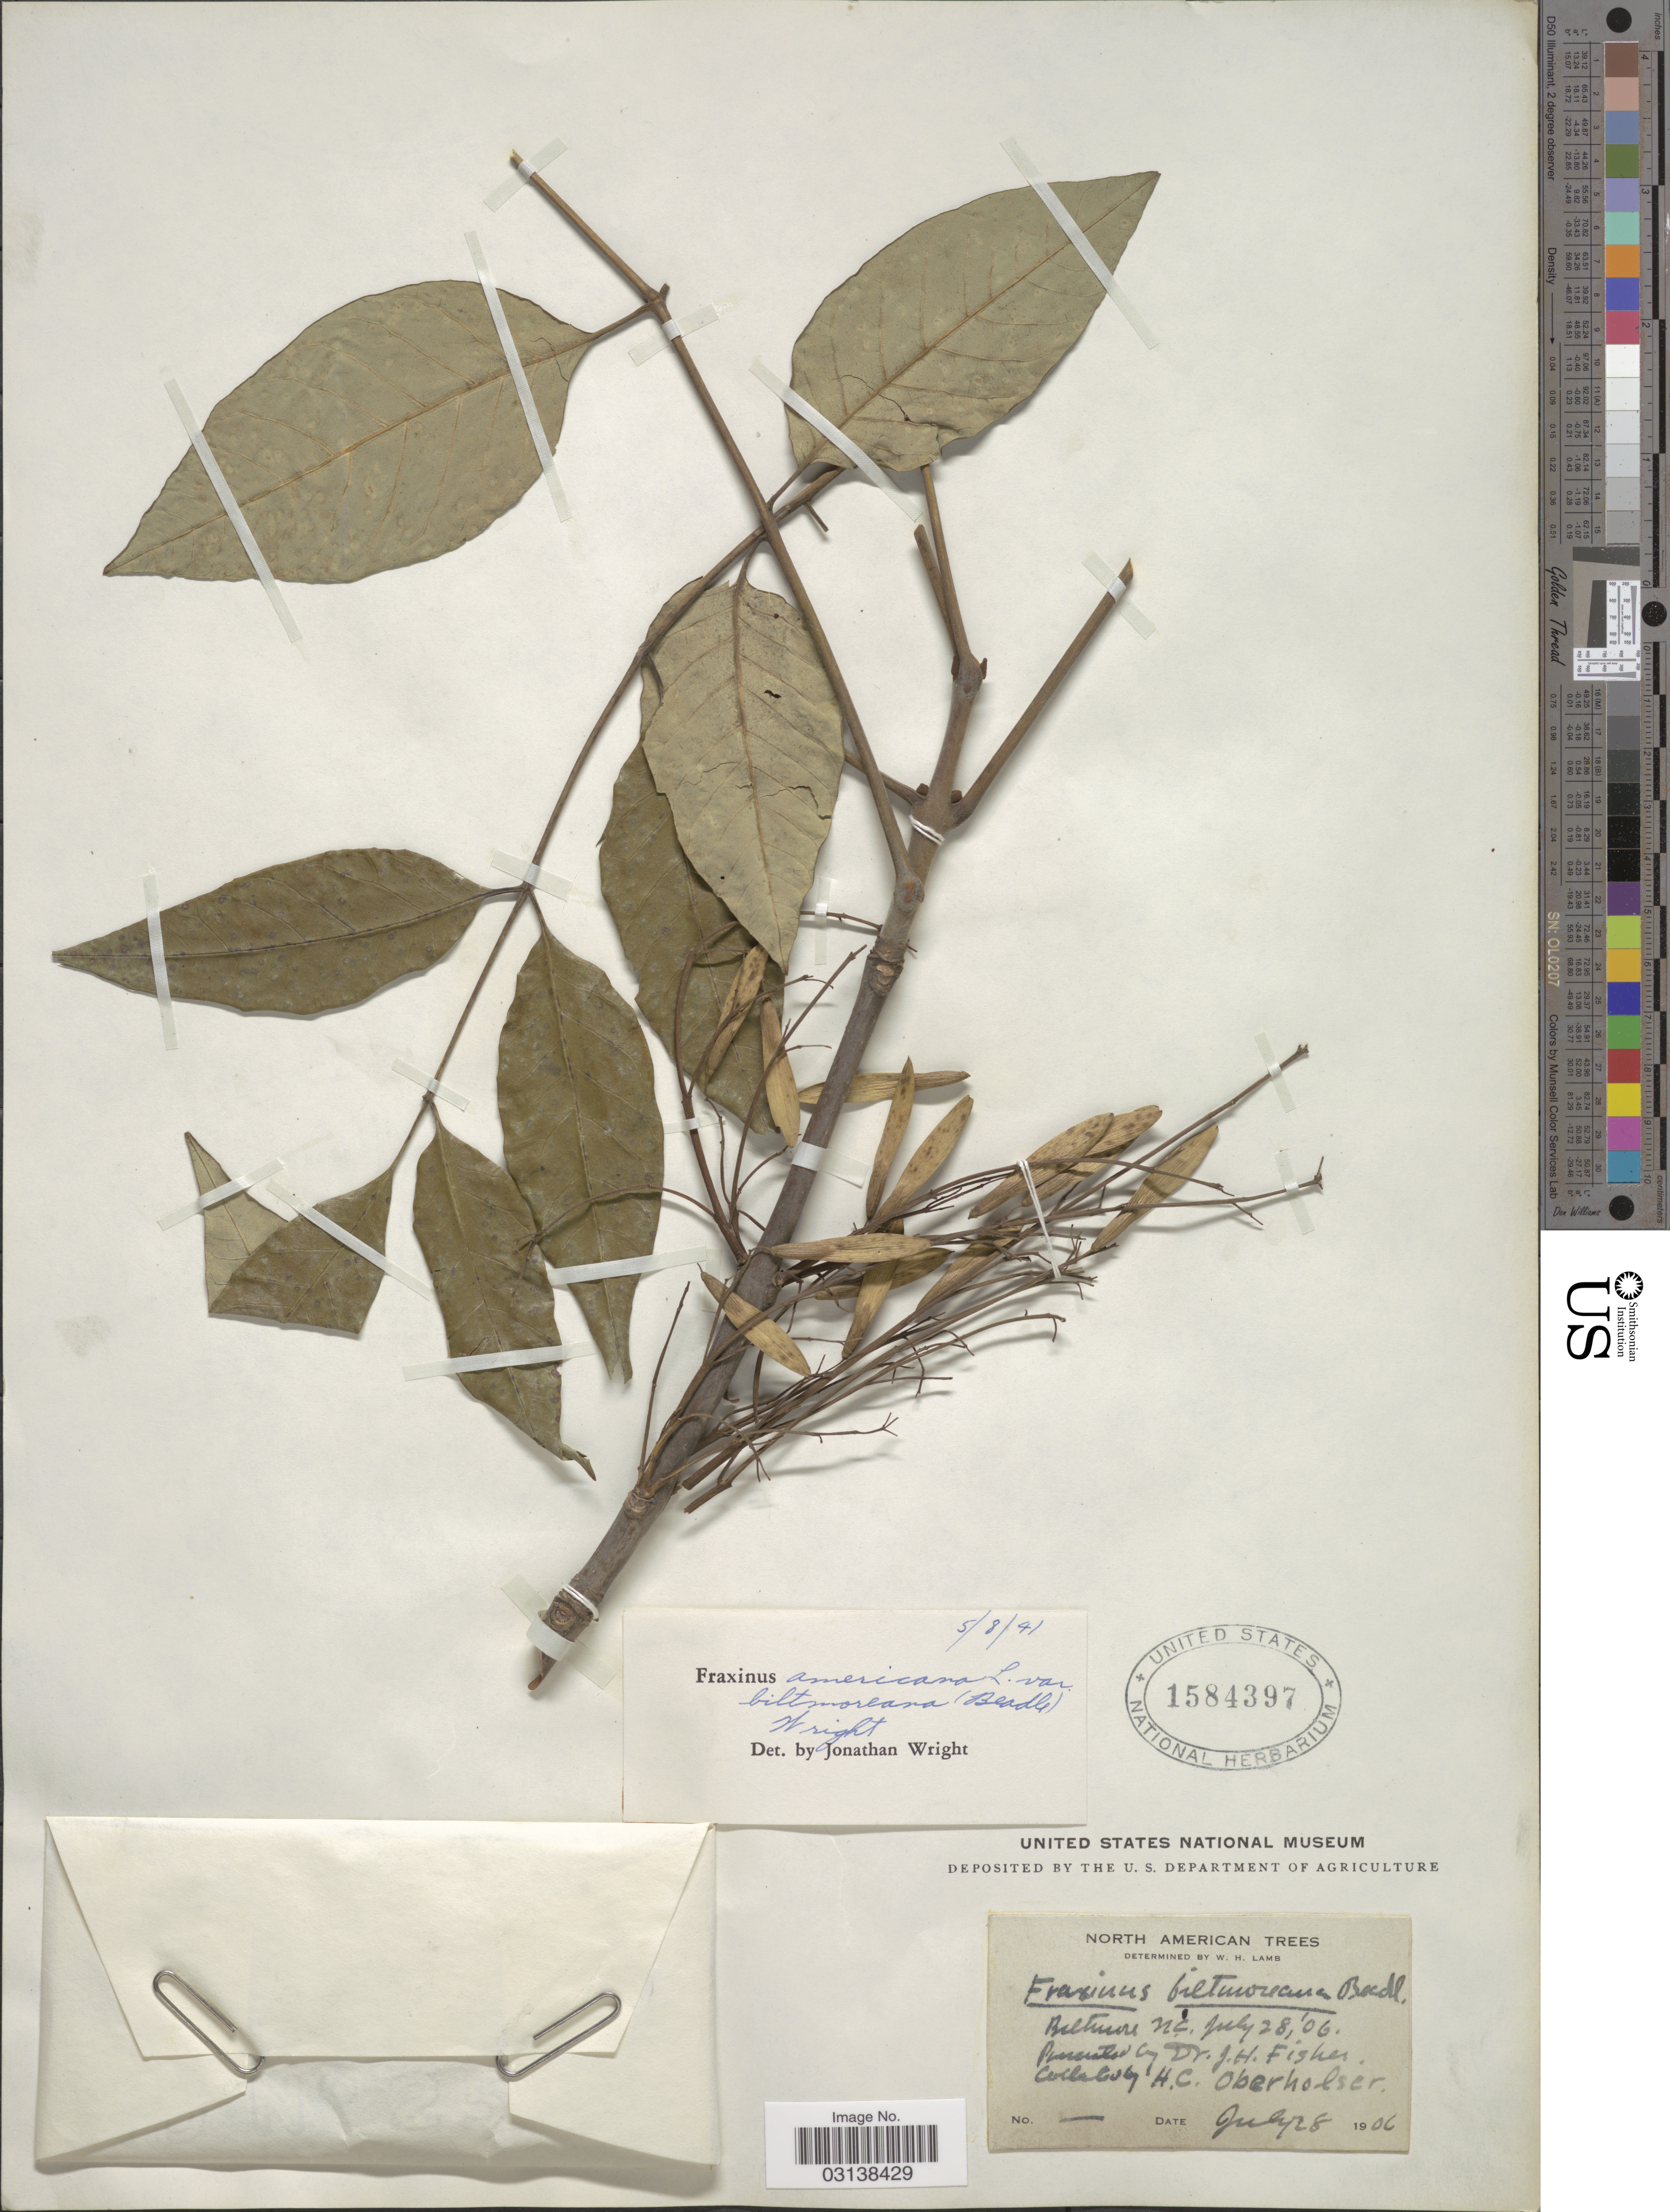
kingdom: Plantae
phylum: Tracheophyta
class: Magnoliopsida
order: Lamiales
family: Oleaceae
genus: Fraxinus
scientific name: Fraxinus americana var. biltmoreana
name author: (Beadle) J.W. Wright ex Fernald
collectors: H. Oberholser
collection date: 1906-07-28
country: United States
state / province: North Carolina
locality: Biltmore.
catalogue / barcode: US 1584397